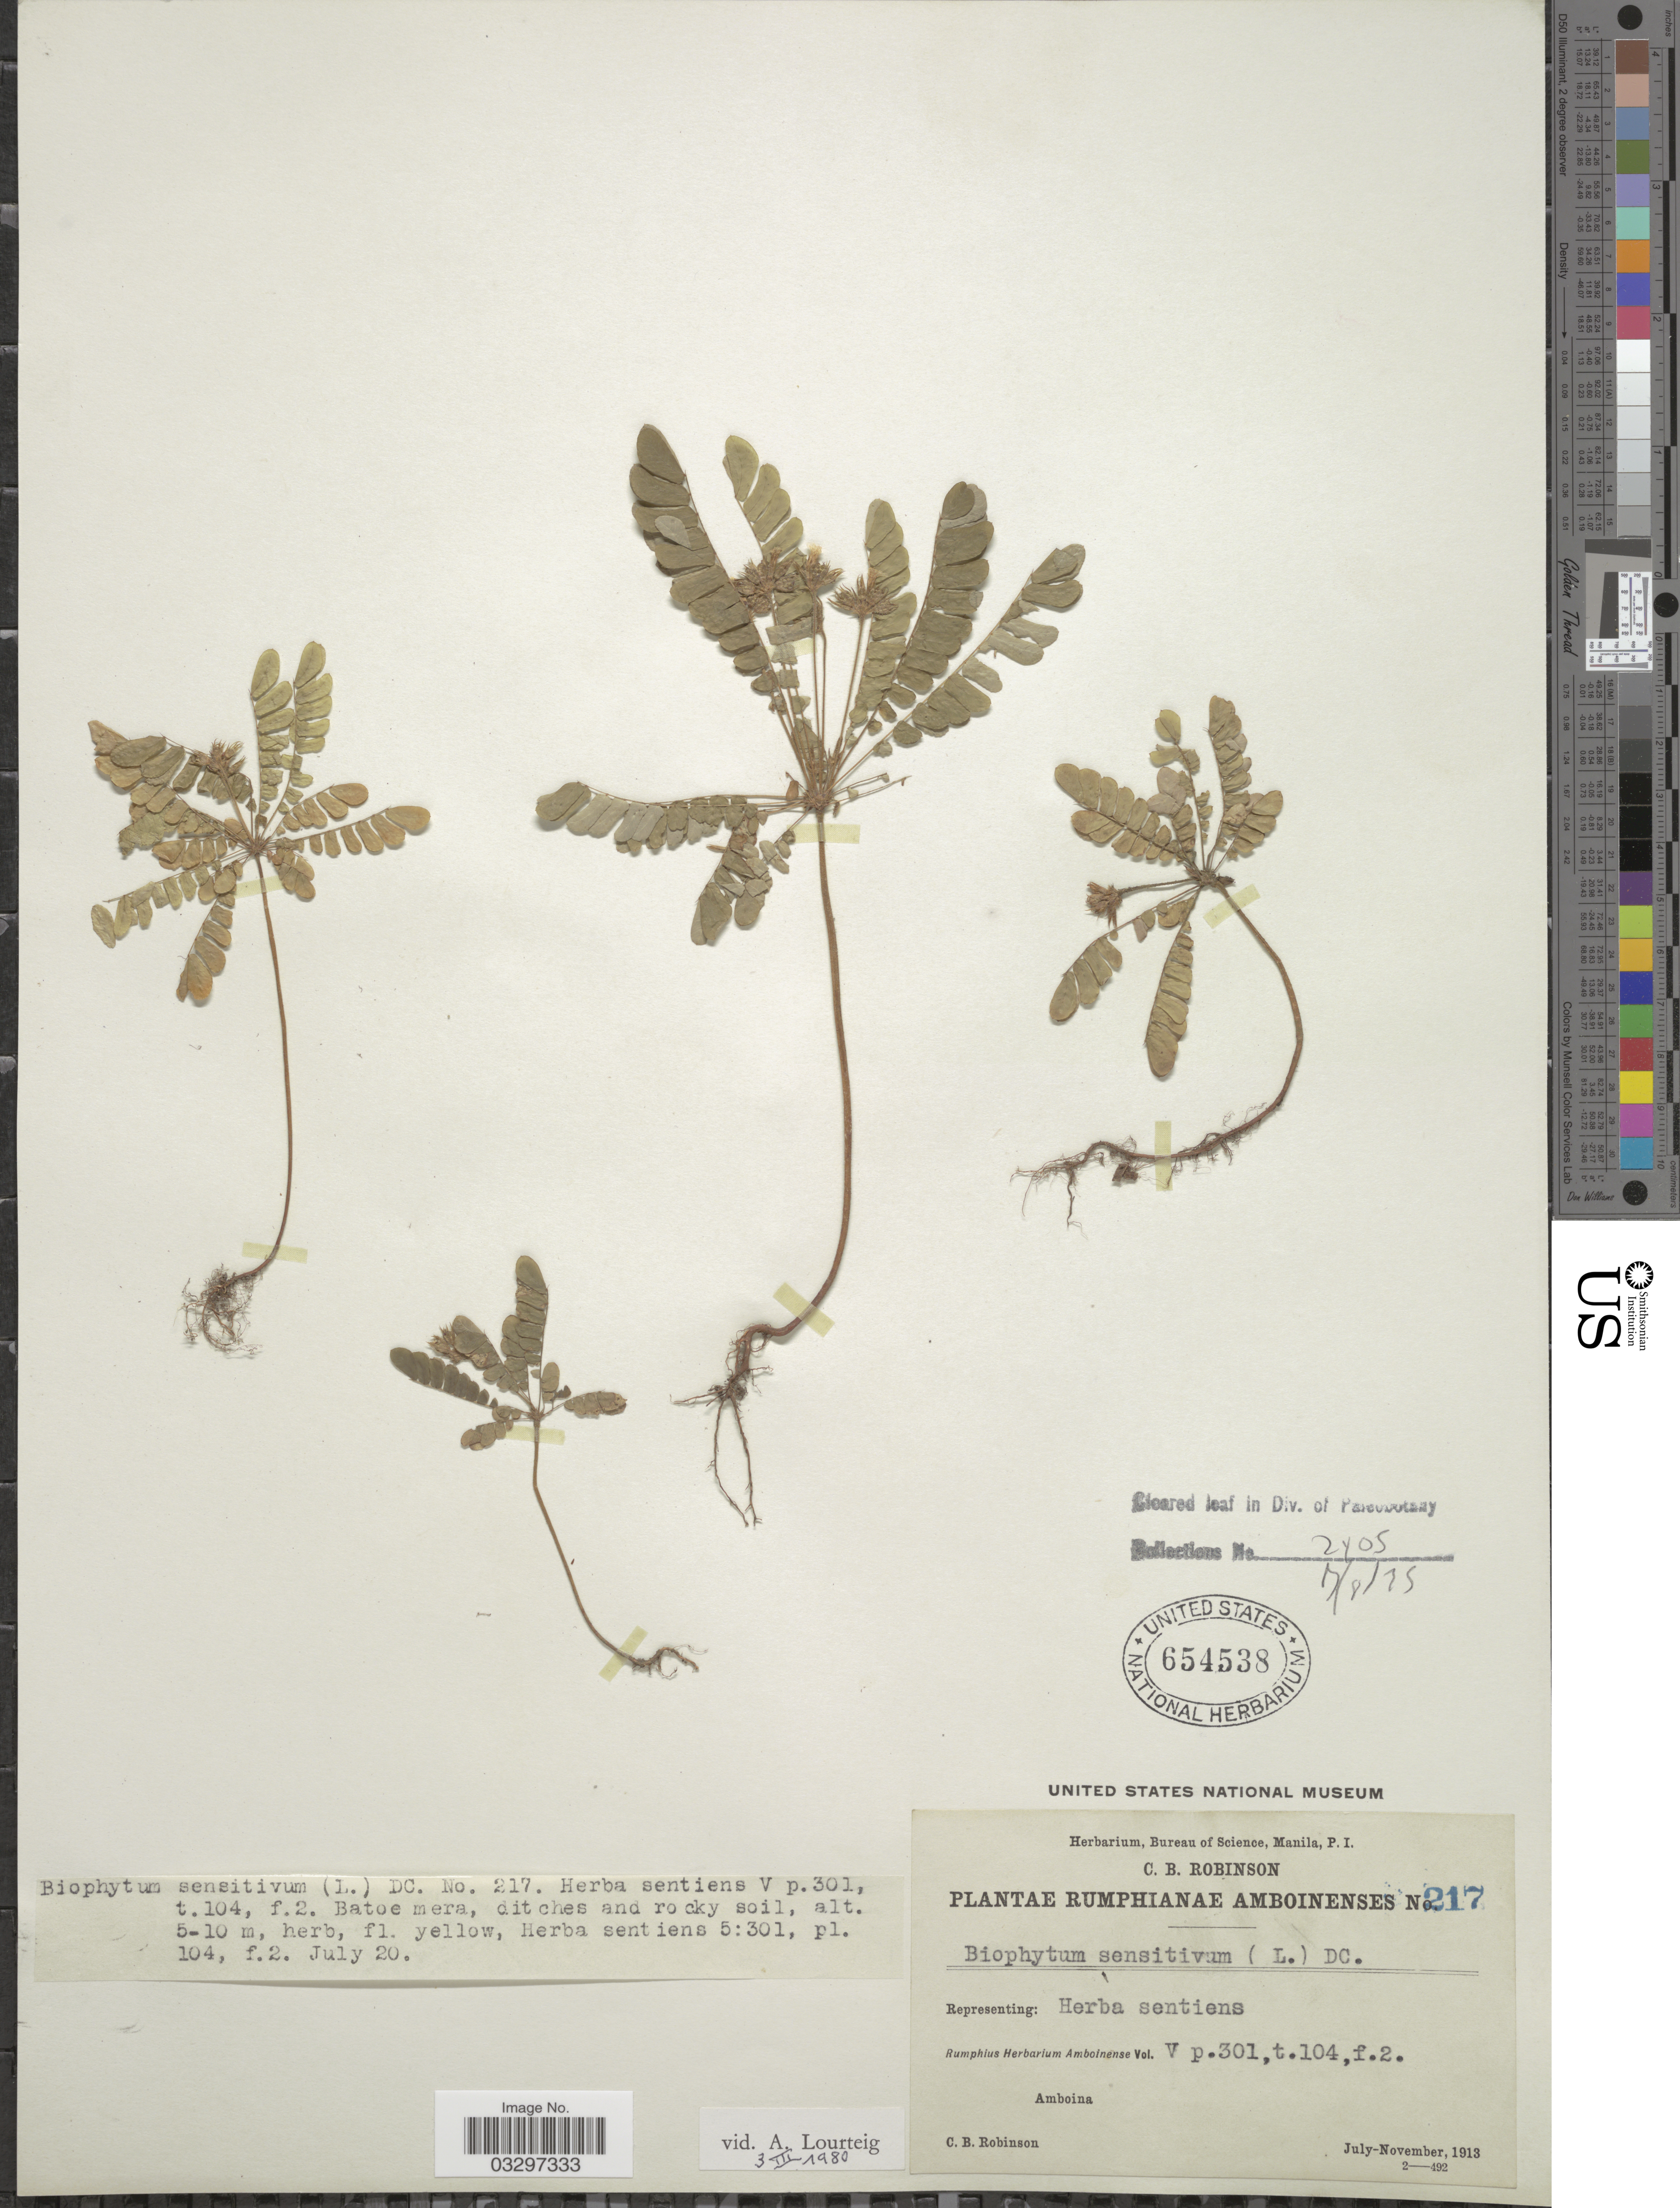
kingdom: Plantae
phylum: Tracheophyta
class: Magnoliopsida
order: Oxalidales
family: Oxalidaceae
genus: Biophytum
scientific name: Biophytum sensitivum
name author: (L.) DC.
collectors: C. Robinson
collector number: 217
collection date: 1913-07-20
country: Indonesia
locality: Rumphianae Amboinenses. Batoe mera. [unsure placement] Amboina.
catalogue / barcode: US 654538